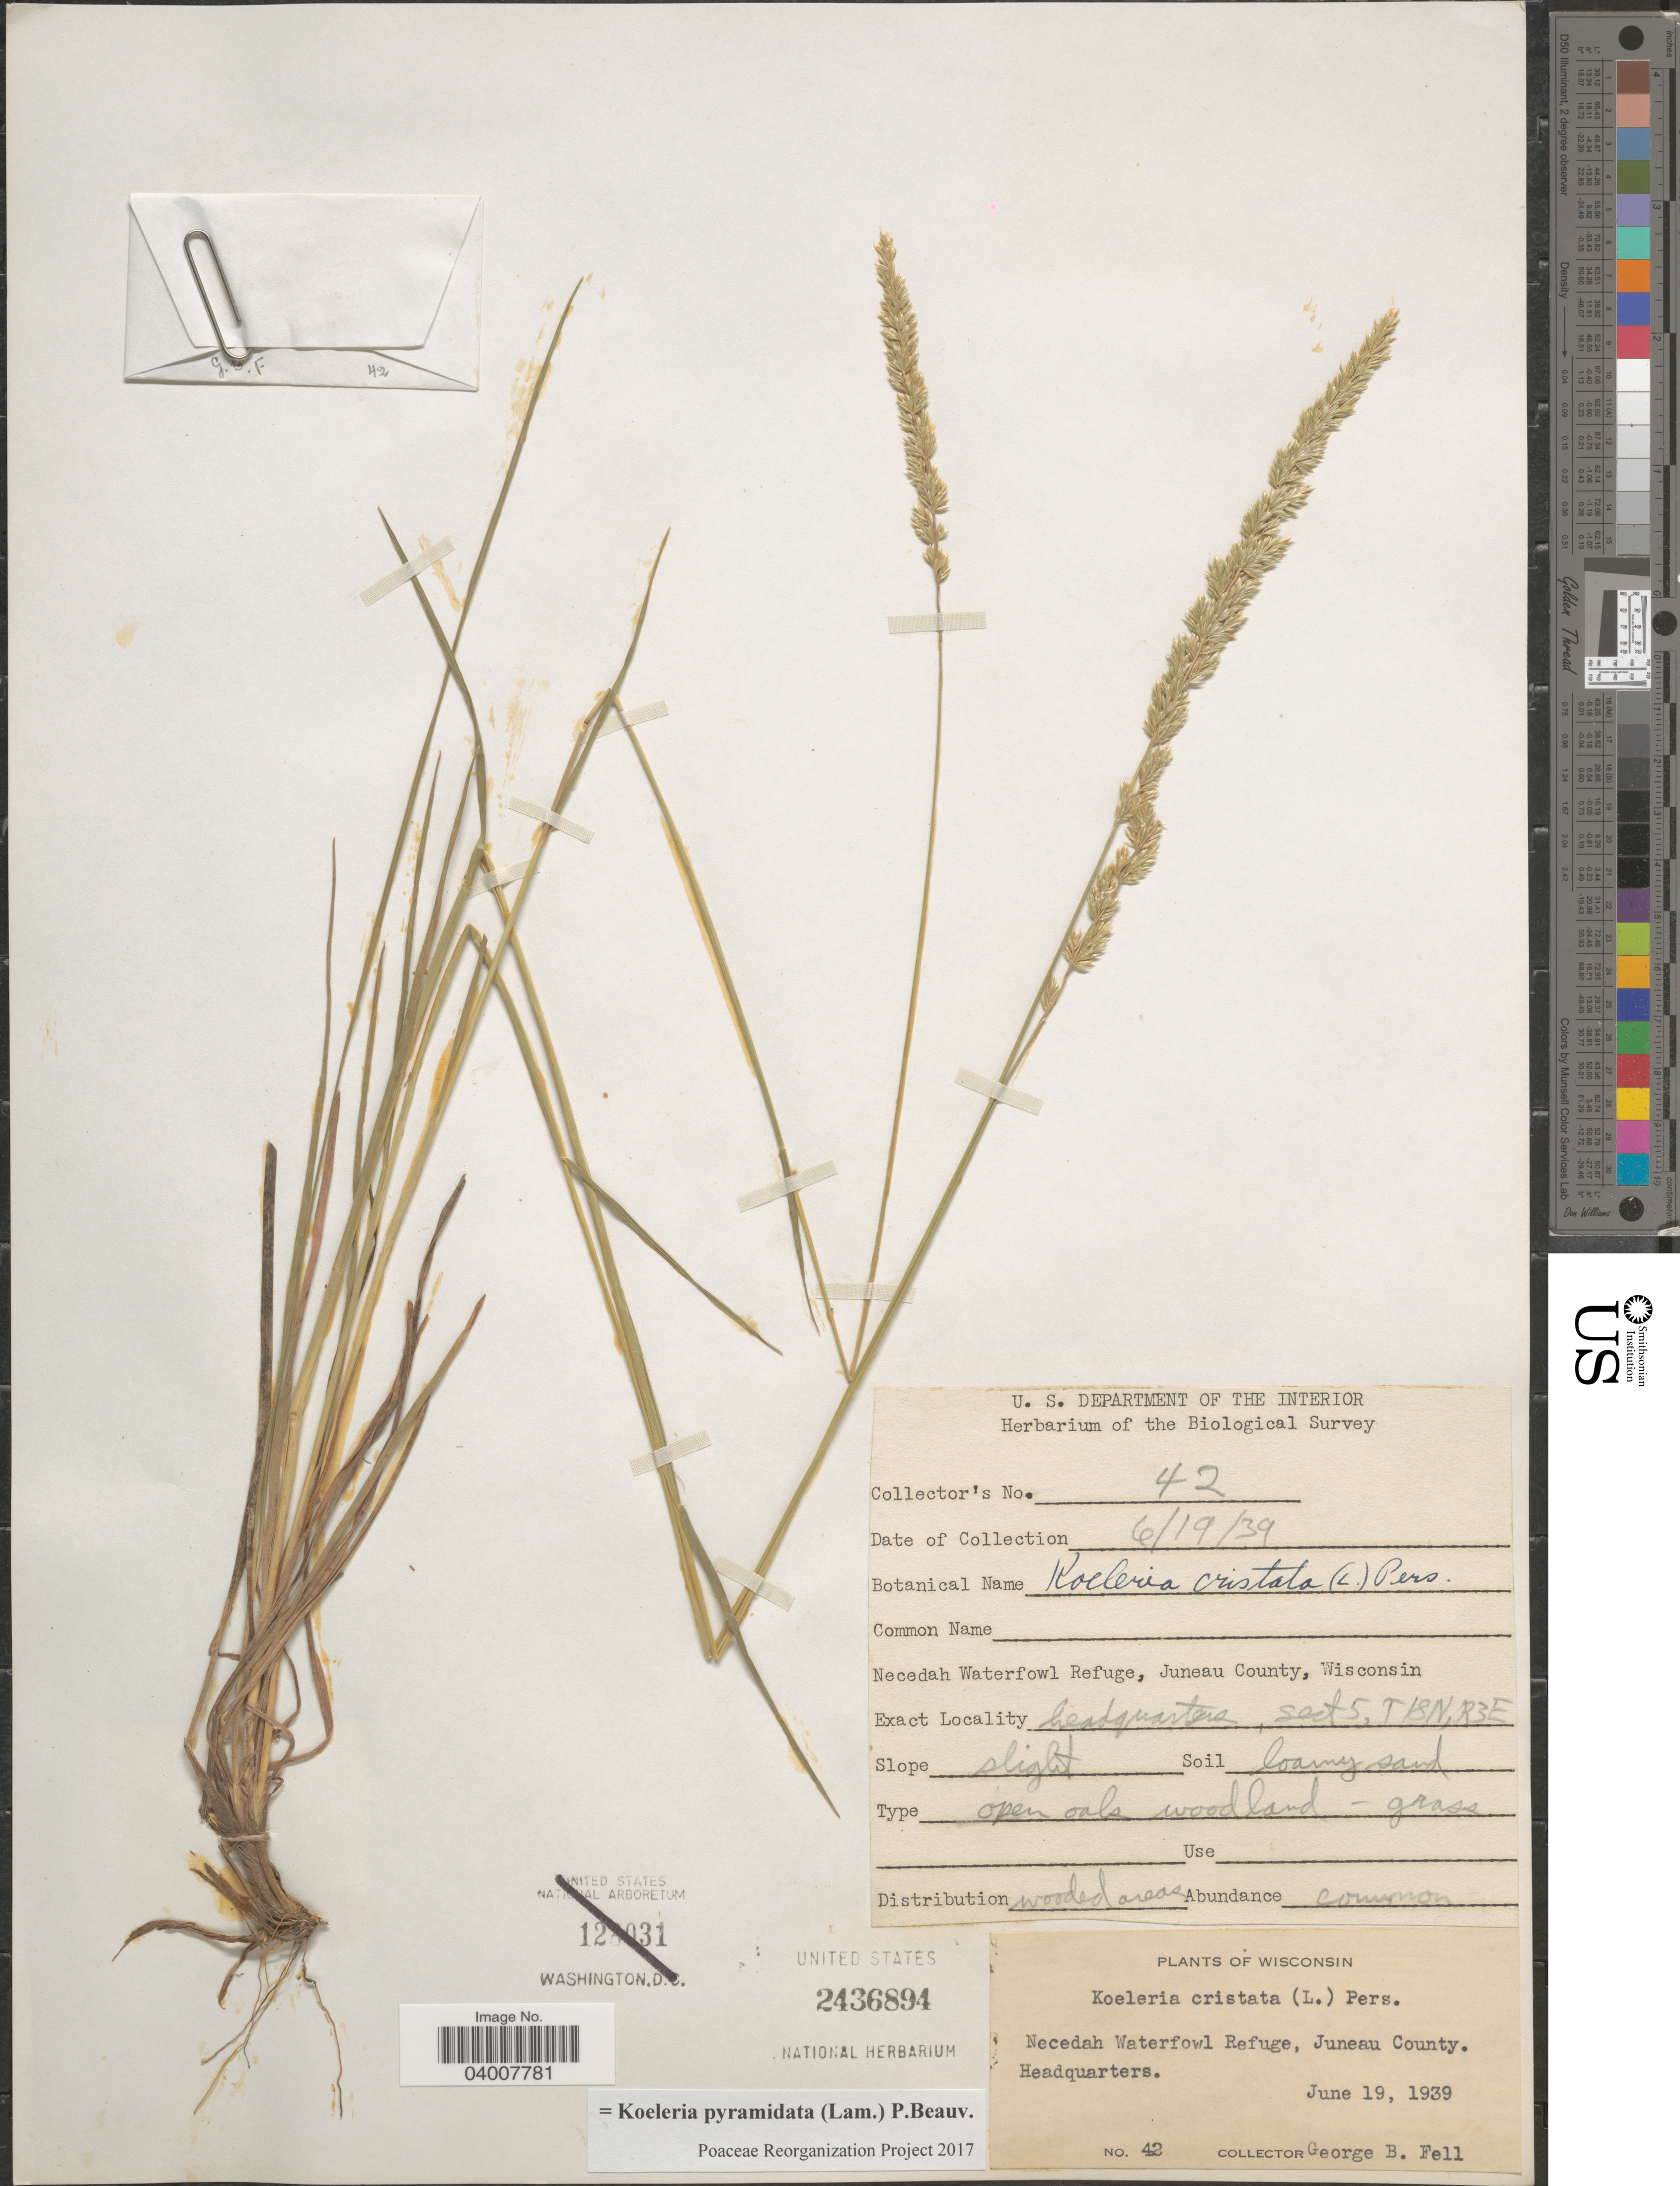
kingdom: Plantae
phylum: Tracheophyta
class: Liliopsida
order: Poales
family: Poaceae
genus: Koeleria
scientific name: Koeleria pyramidata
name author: (Lam.) P. Beauv.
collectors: G. Fell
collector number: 42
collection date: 1939-06-19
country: United States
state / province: Wisconsin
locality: Necedah Waterfowl Refuge, Juneau County. Headquarters. Sect. 5, T18N, R3E.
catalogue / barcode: US 2436894